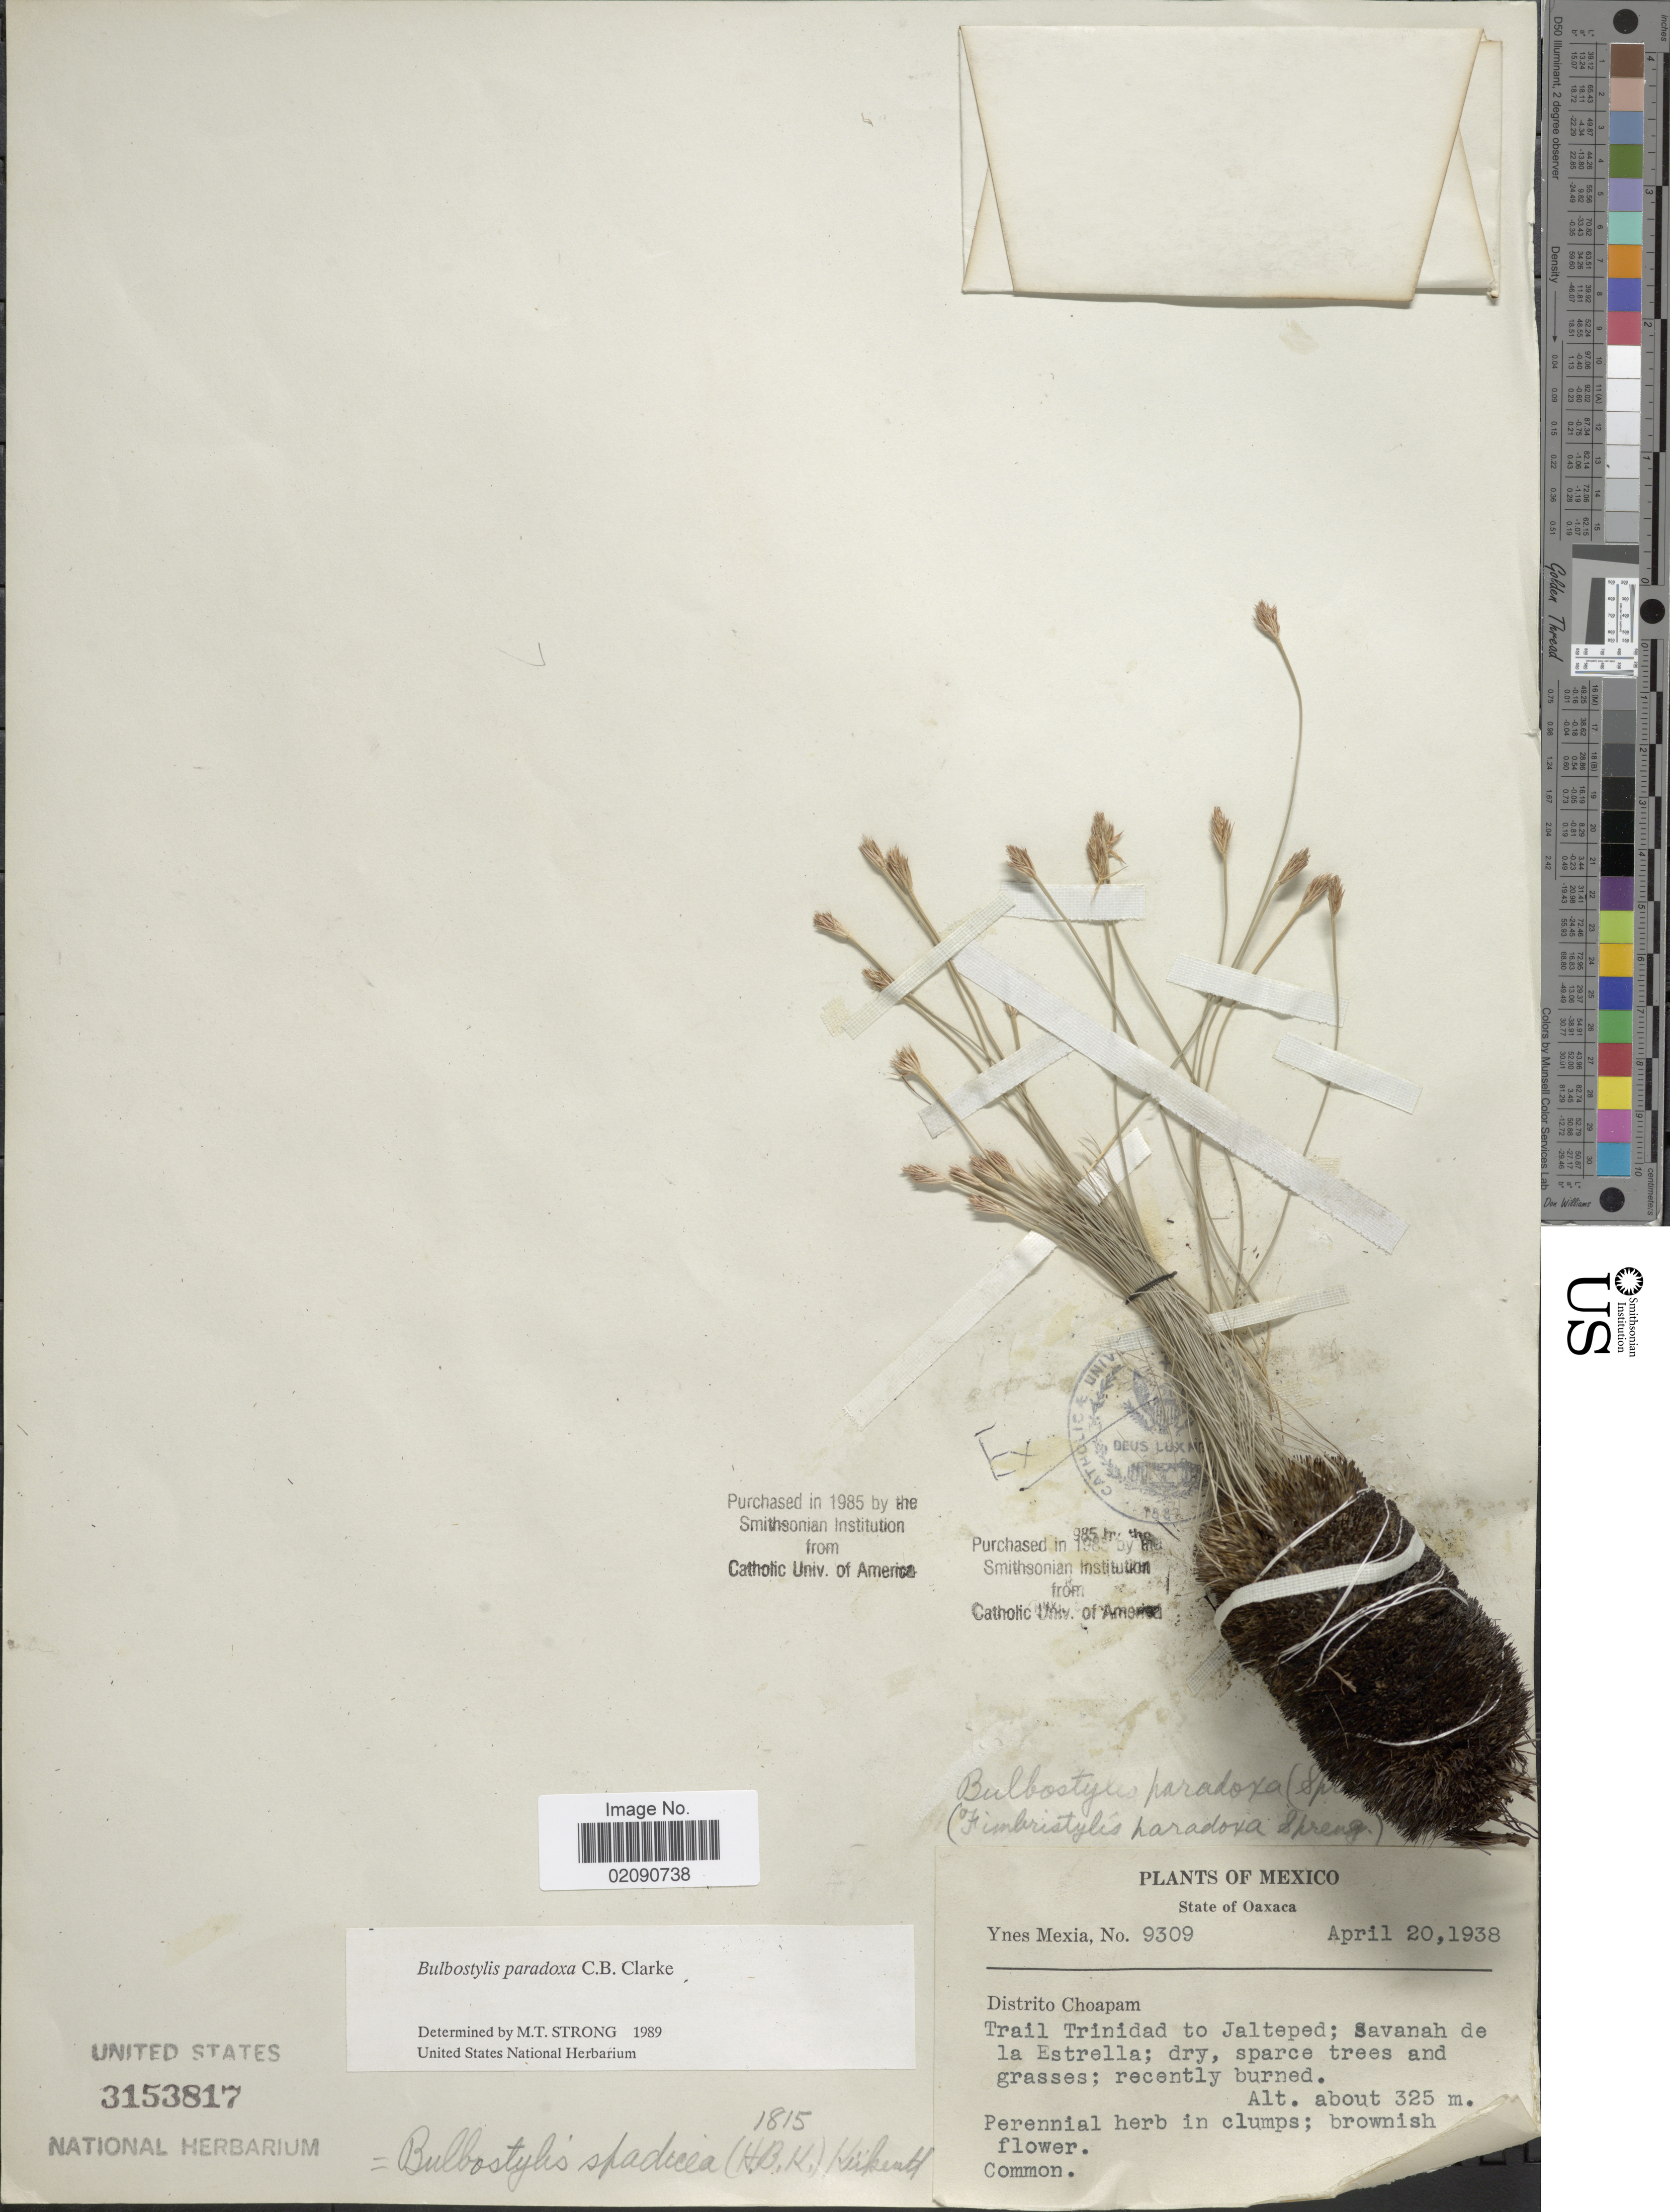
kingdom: Plantae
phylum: Tracheophyta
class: Liliopsida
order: Poales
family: Cyperaceae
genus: Bulbostylis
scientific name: Bulbostylis paradoxa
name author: (Spreng.) Lindm.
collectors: Y. Mexia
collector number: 9309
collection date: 1938-04-20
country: Mexico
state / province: Oaxaca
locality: State of Oaxaca. Distrito Choapman. Trail Trinidad to Jaltepec; Savanah de la Estrella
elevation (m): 325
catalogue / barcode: US 3153817